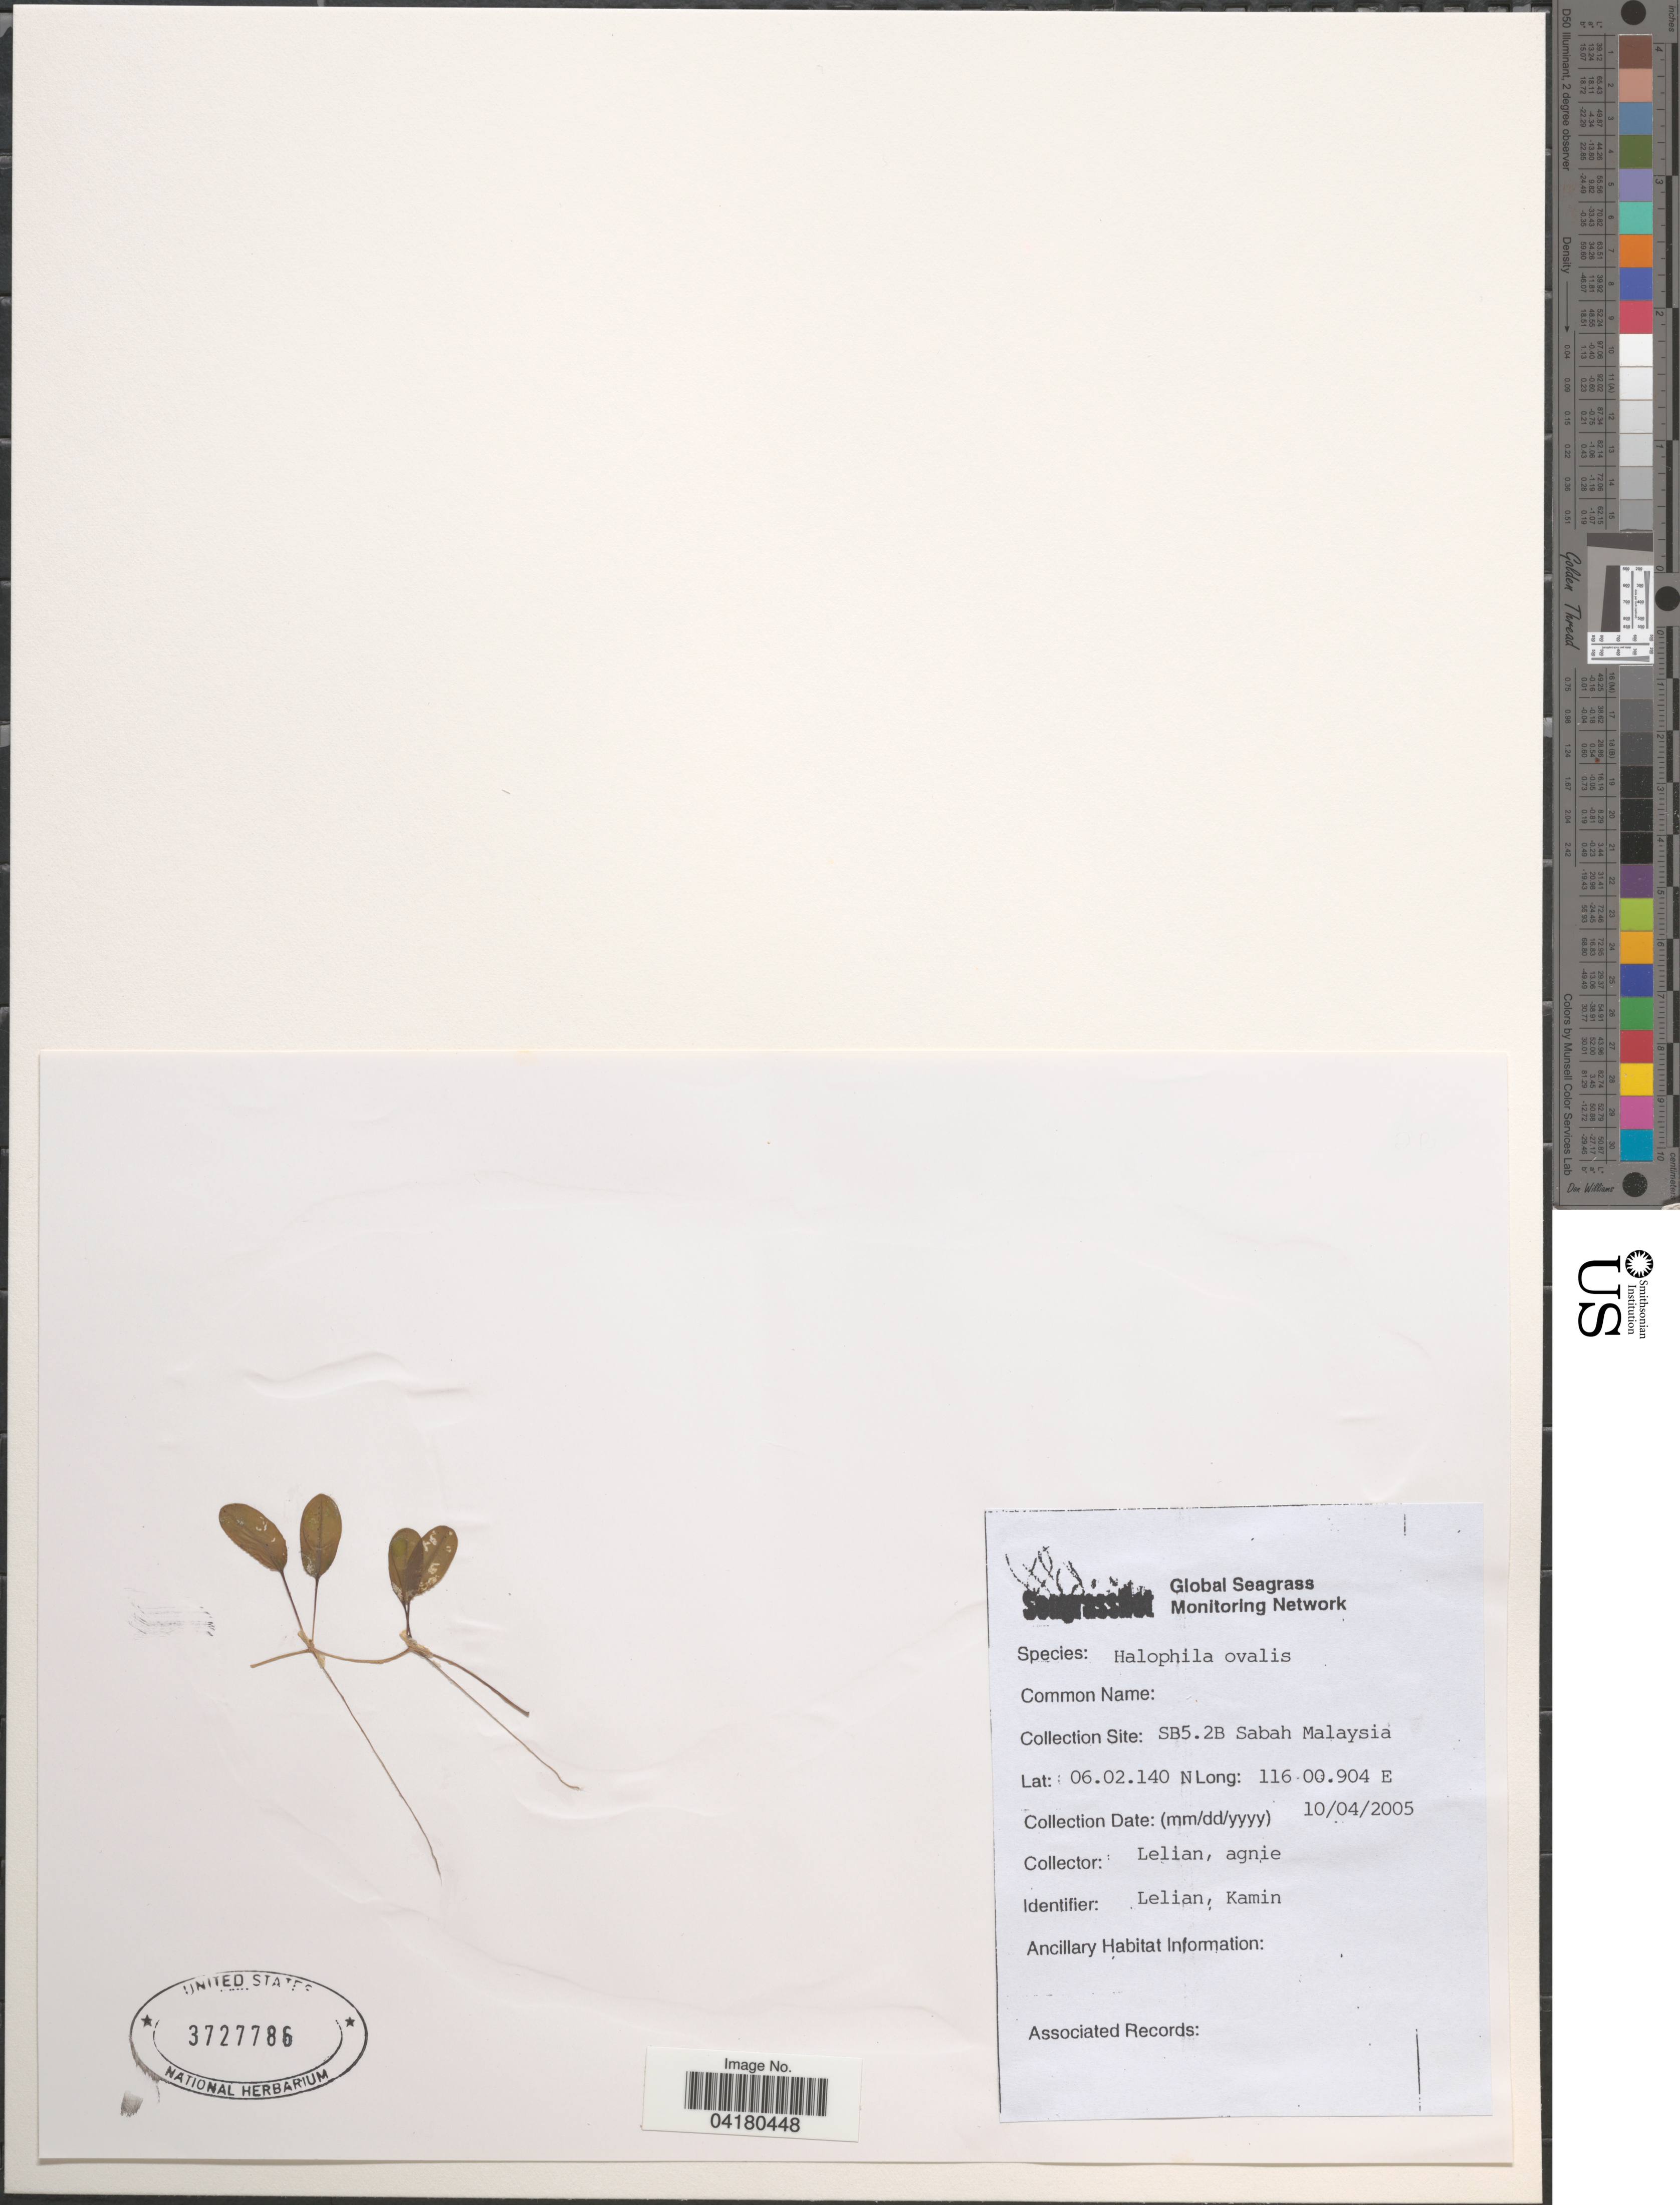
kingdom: Plantae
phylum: Tracheophyta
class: Liliopsida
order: Alismatales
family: Hydrocharitaceae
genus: Halophila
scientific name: Halophila ovalis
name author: (R. Br.) Hook. f.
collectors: Lelian & Agnie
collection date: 2005-04-10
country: Malaysia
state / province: Sabah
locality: Collection Site: SB5.2B.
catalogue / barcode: US 3727786